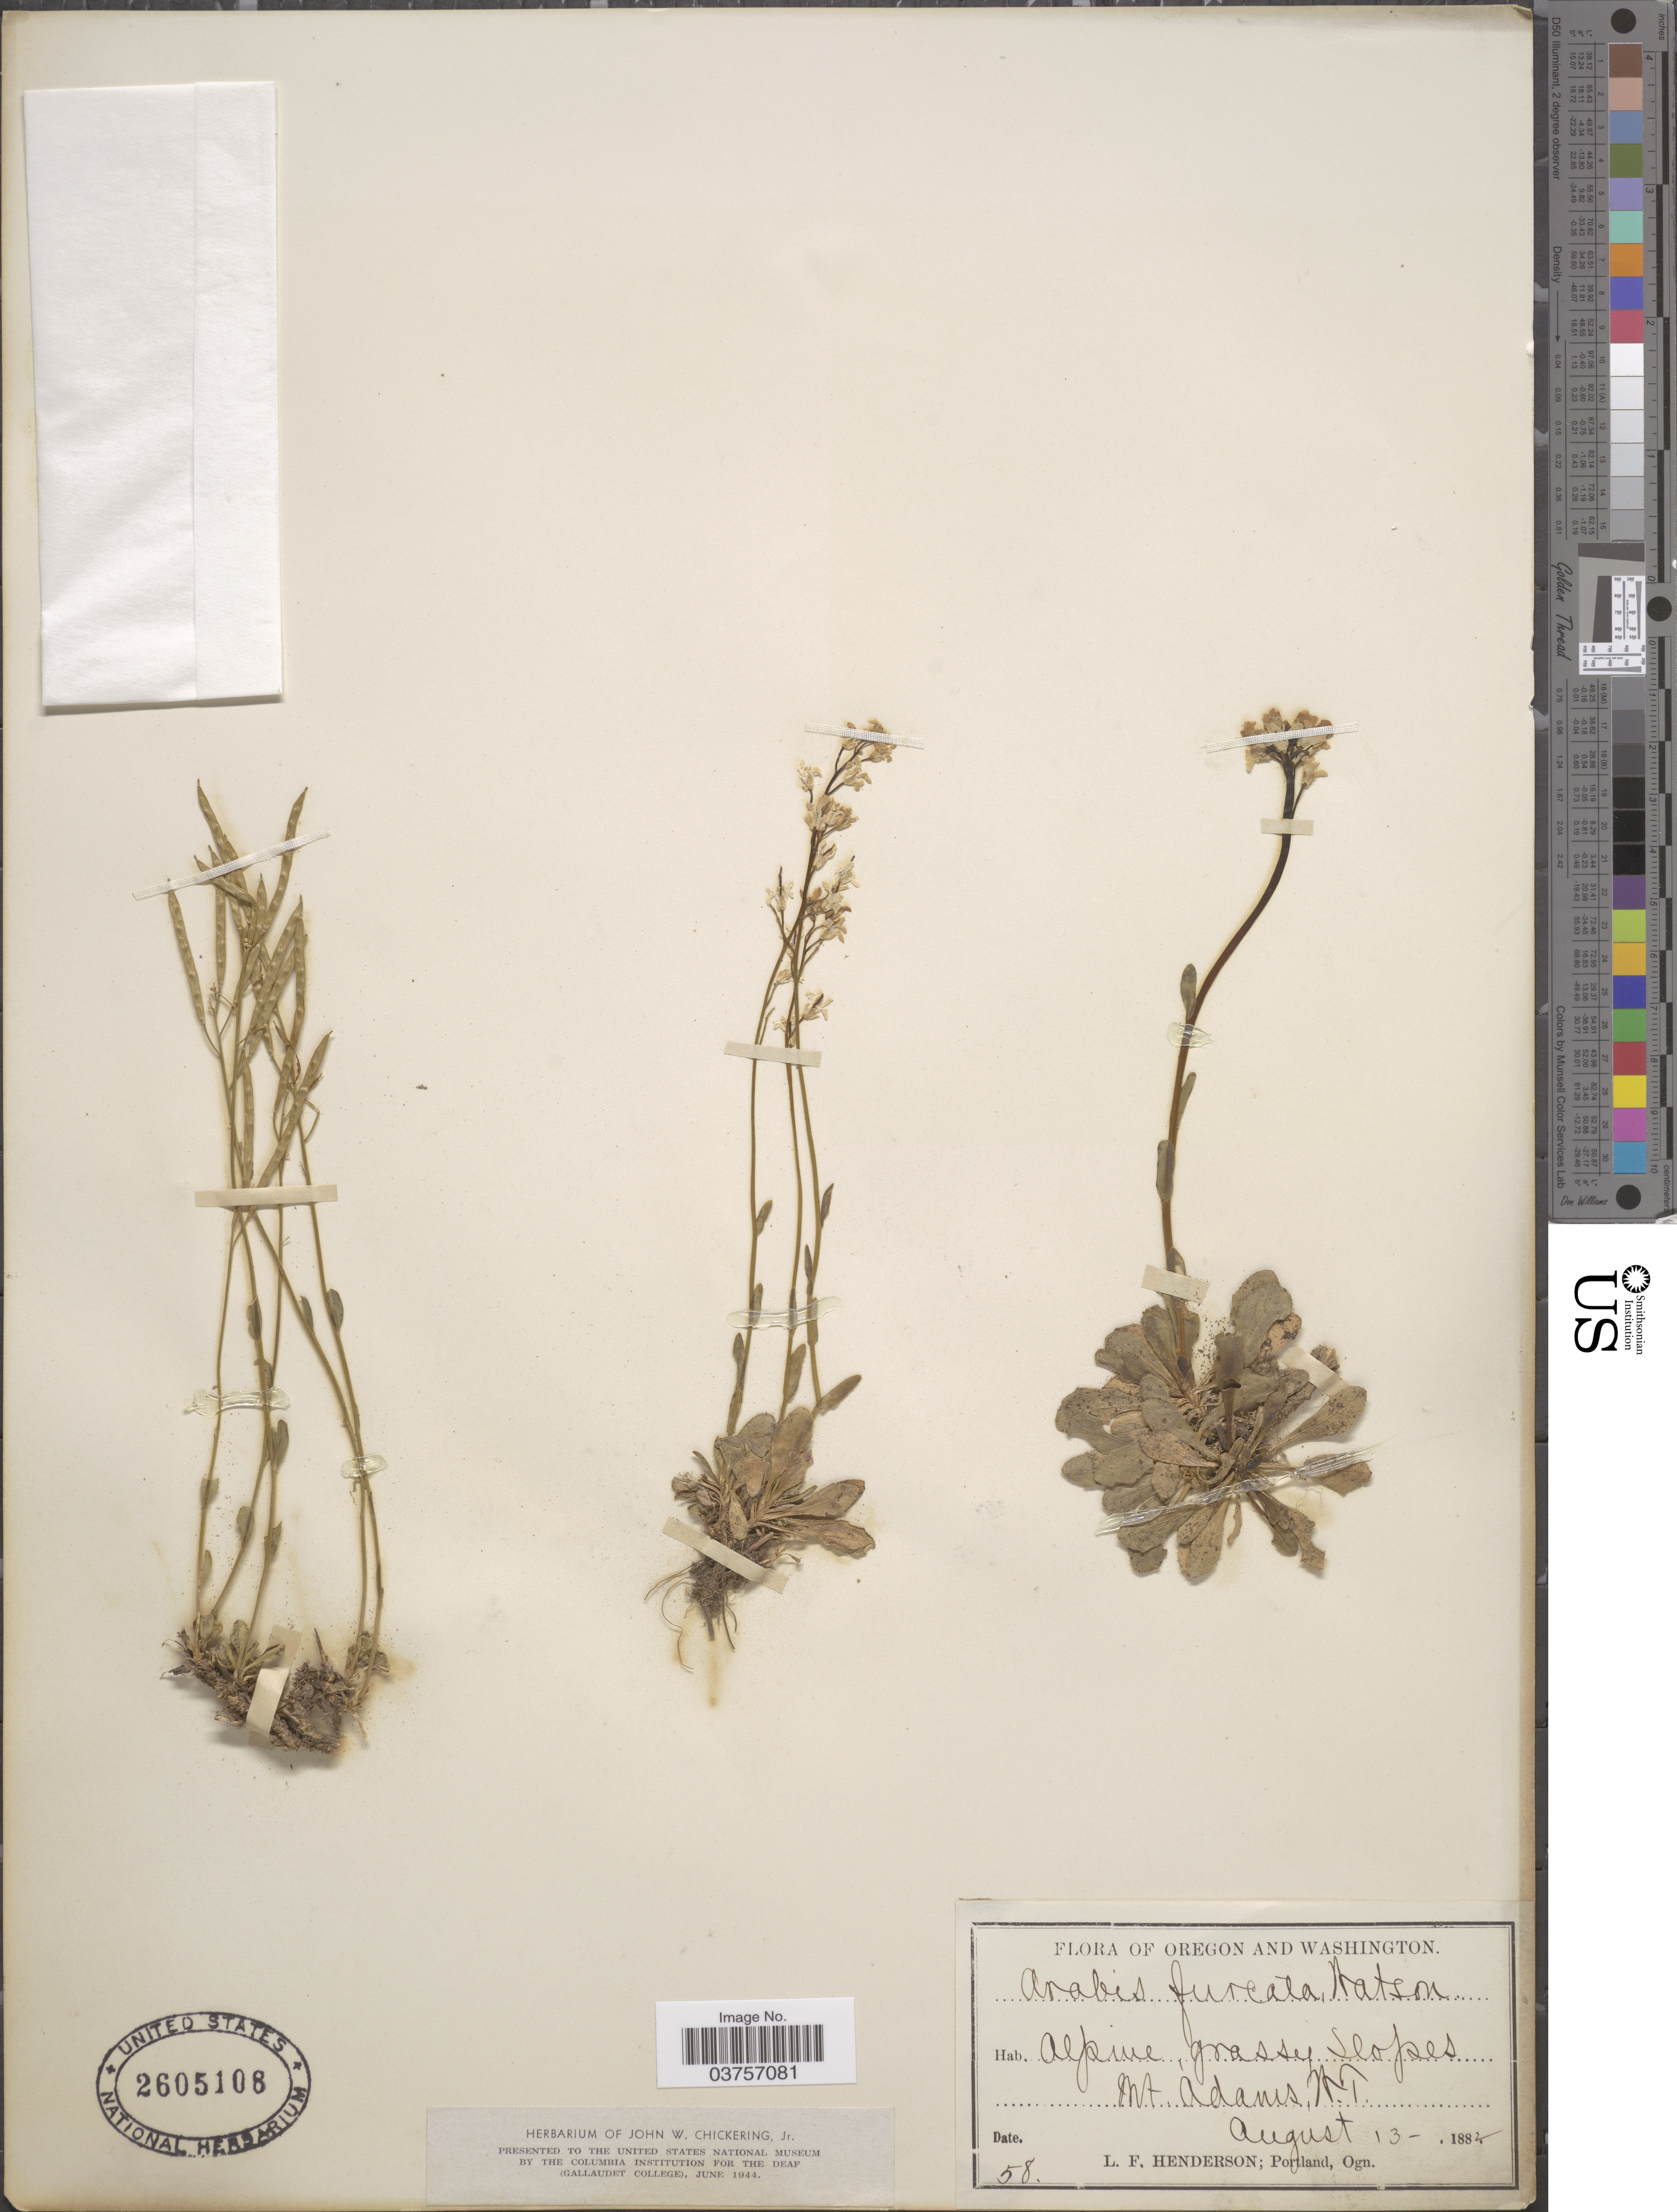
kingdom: Plantae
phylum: Tracheophyta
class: Magnoliopsida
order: Brassicales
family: Brassicaceae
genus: Arabis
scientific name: Arabis furcata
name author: S. Watson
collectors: L. Henderson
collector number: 58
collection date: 1882-08-13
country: United States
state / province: Washington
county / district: Yakima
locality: Alpine, grassy slopes Mt. Adams, W.T.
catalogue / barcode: US 2605108